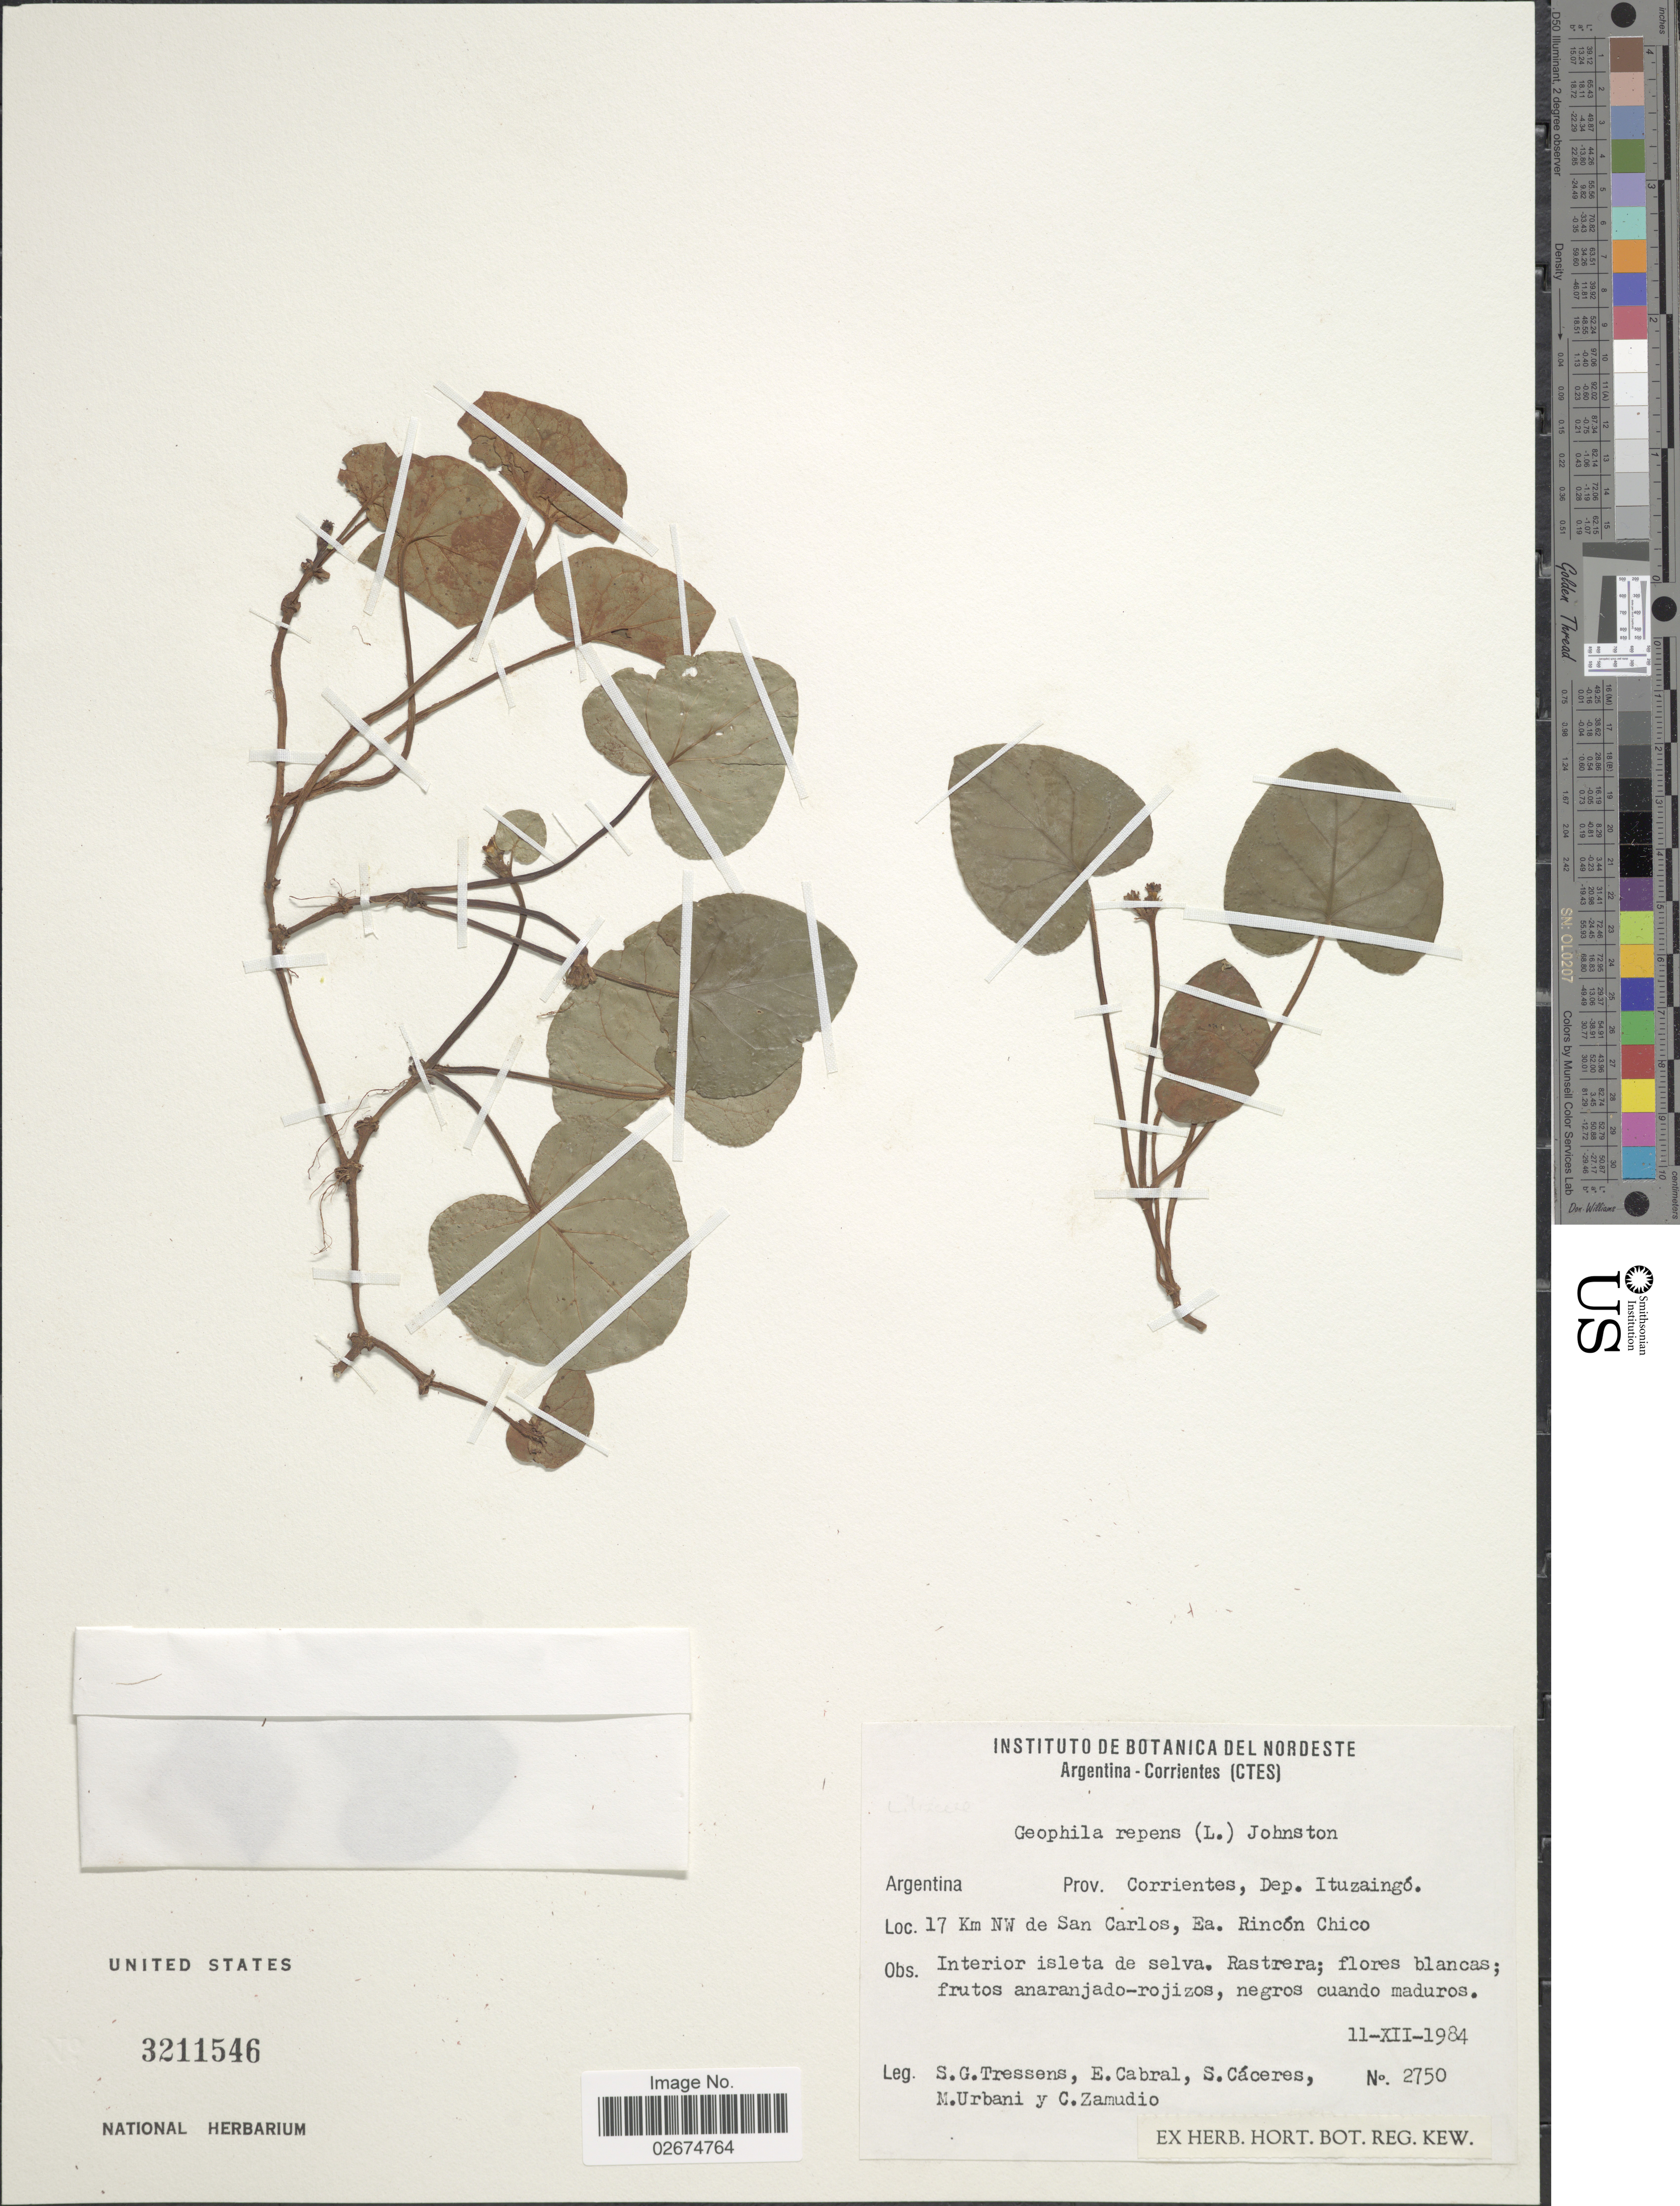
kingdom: Plantae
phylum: Tracheophyta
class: Magnoliopsida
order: Gentianales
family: Rubiaceae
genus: Carinta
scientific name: Carinta repens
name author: (L.) L.B. Sm. & Downs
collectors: S. Tressens, E. Cabral, S. Cáceres, M. Urbani & C. Zamudio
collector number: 2750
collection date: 1984-12-11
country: Argentina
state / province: Corrientes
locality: Dep. Ituzaingo, 17 Km NW de San Carlos, Ea. Rincon Chico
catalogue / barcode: US 3211546